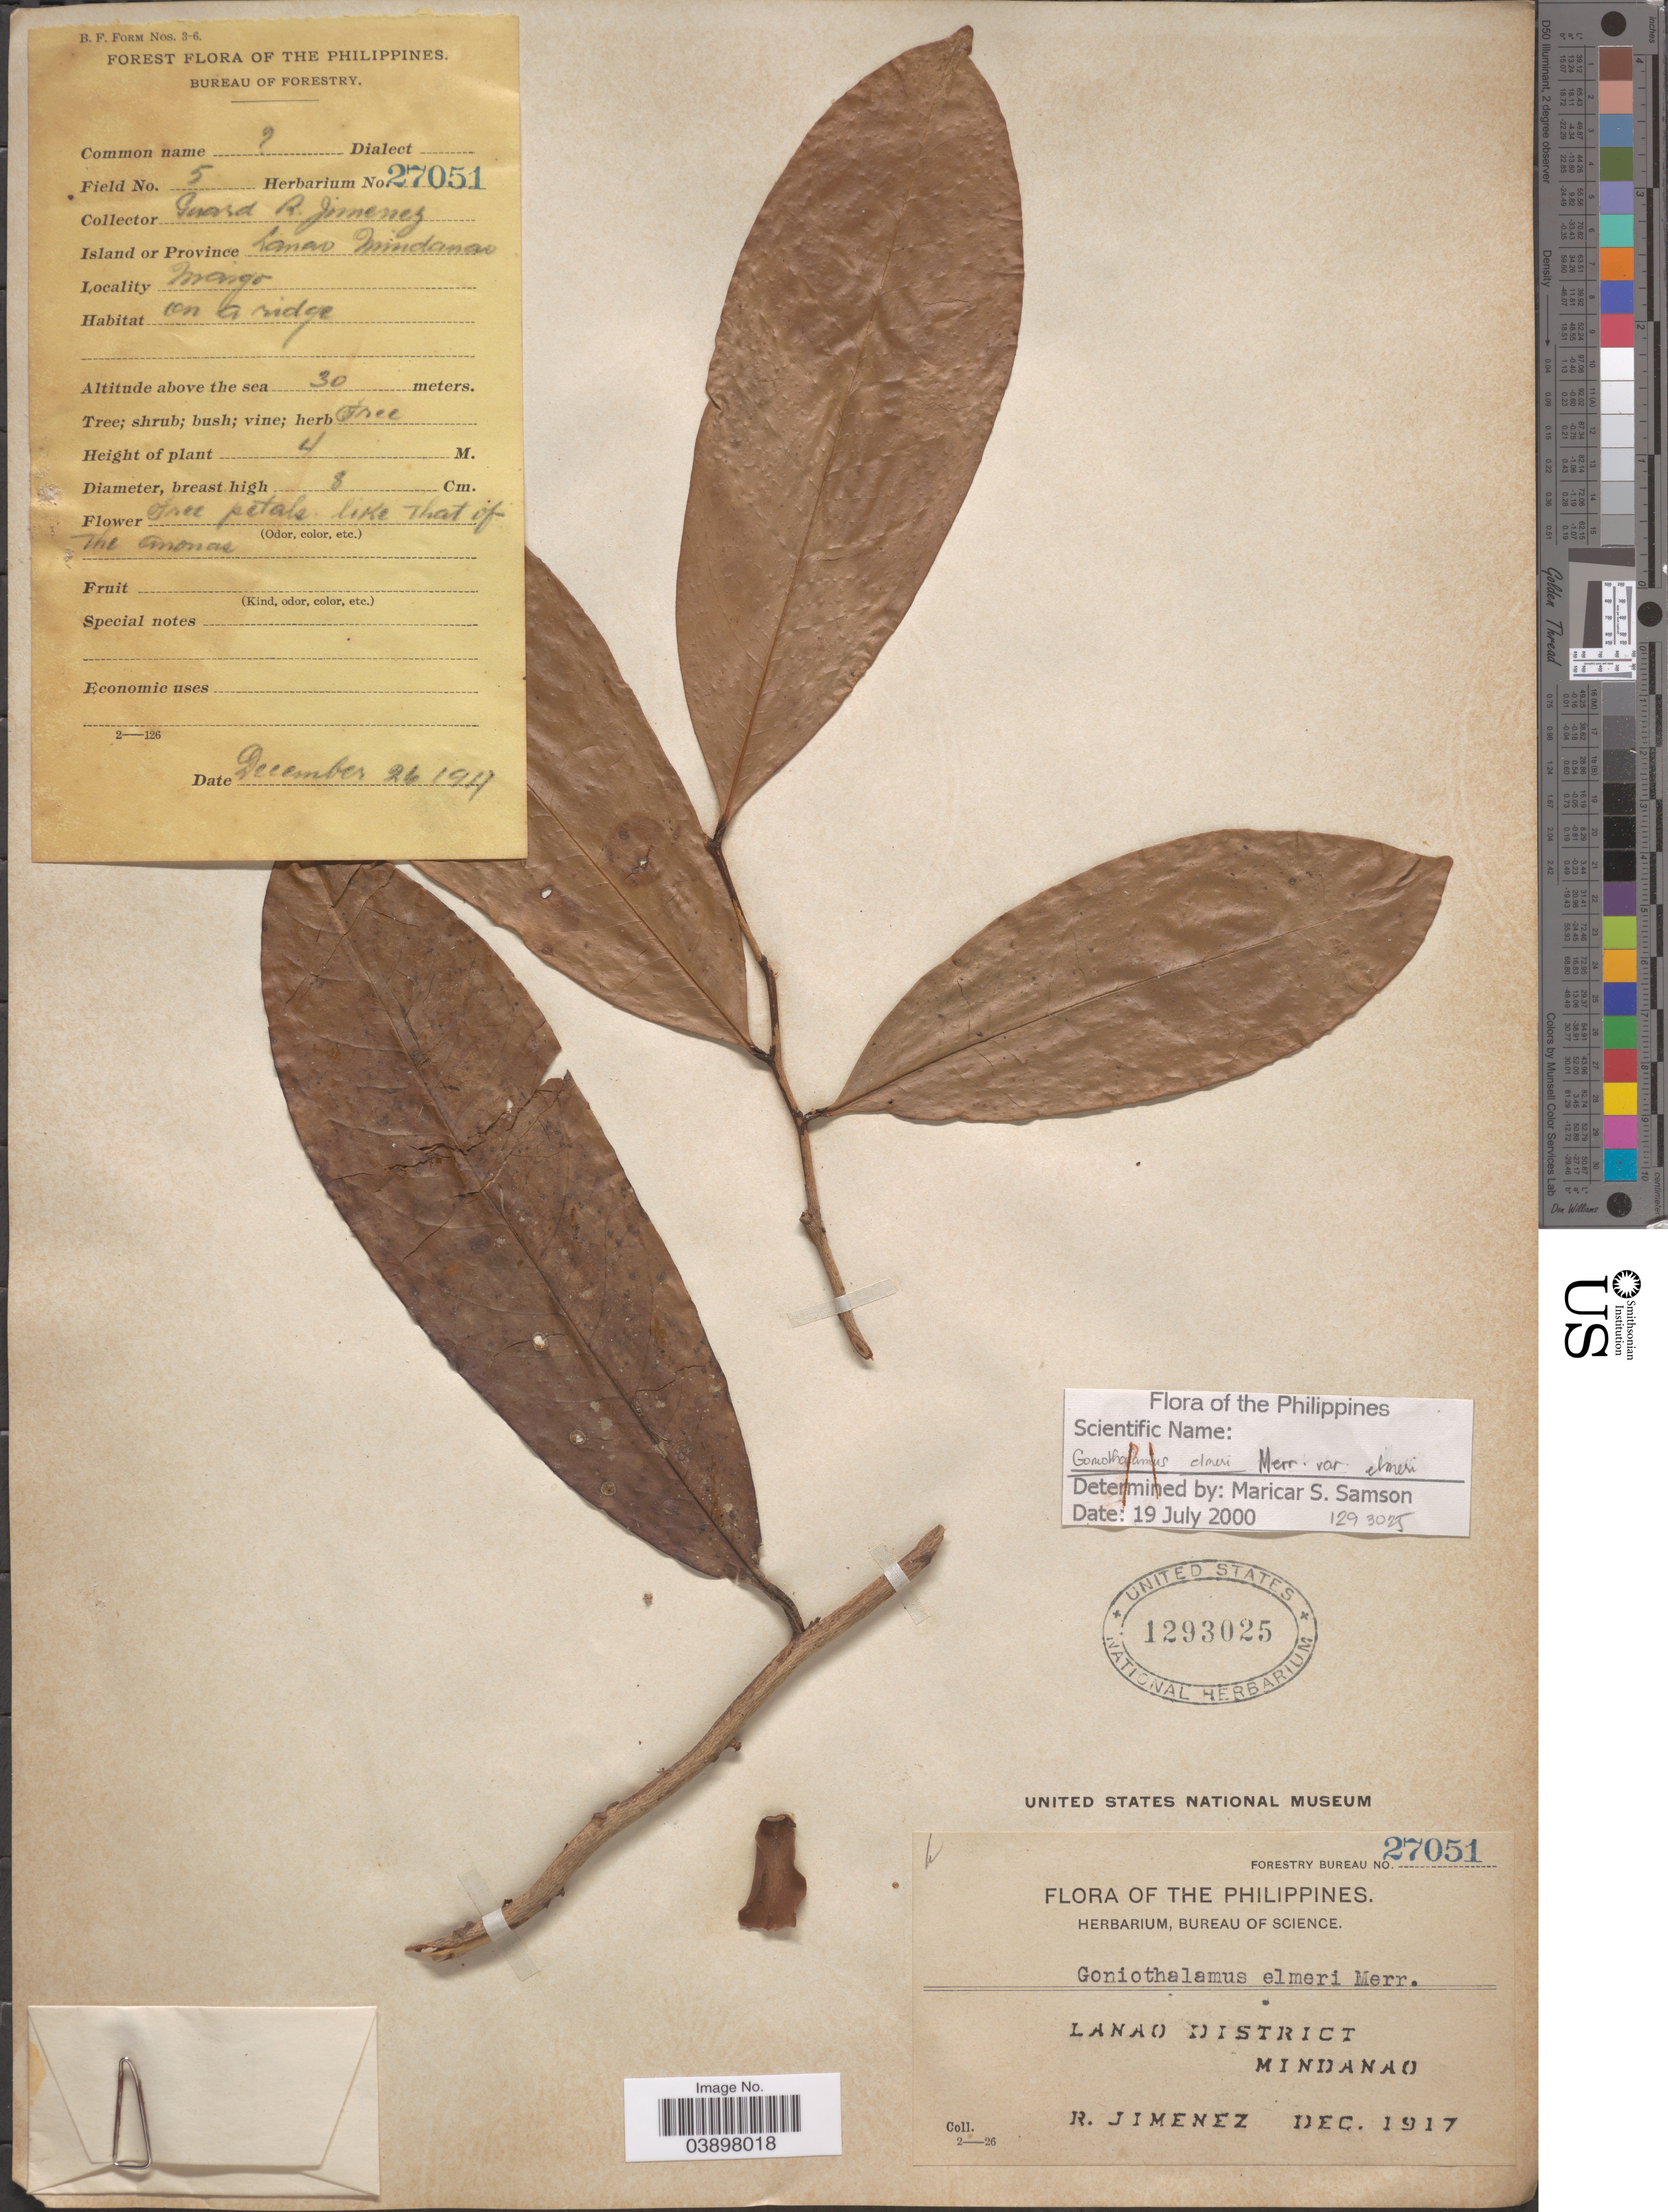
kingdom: Plantae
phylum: Tracheophyta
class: Magnoliopsida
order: Magnoliales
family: Annonaceae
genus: Goniothalamus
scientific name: Goniothalamus elmeri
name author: Merr.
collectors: R. Jimenez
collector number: Forestry Bureau 27051/5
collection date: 1917-12-26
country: Philippines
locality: Lanao District. Mindanao. Mangigo On a ridge.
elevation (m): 30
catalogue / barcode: US 1293025